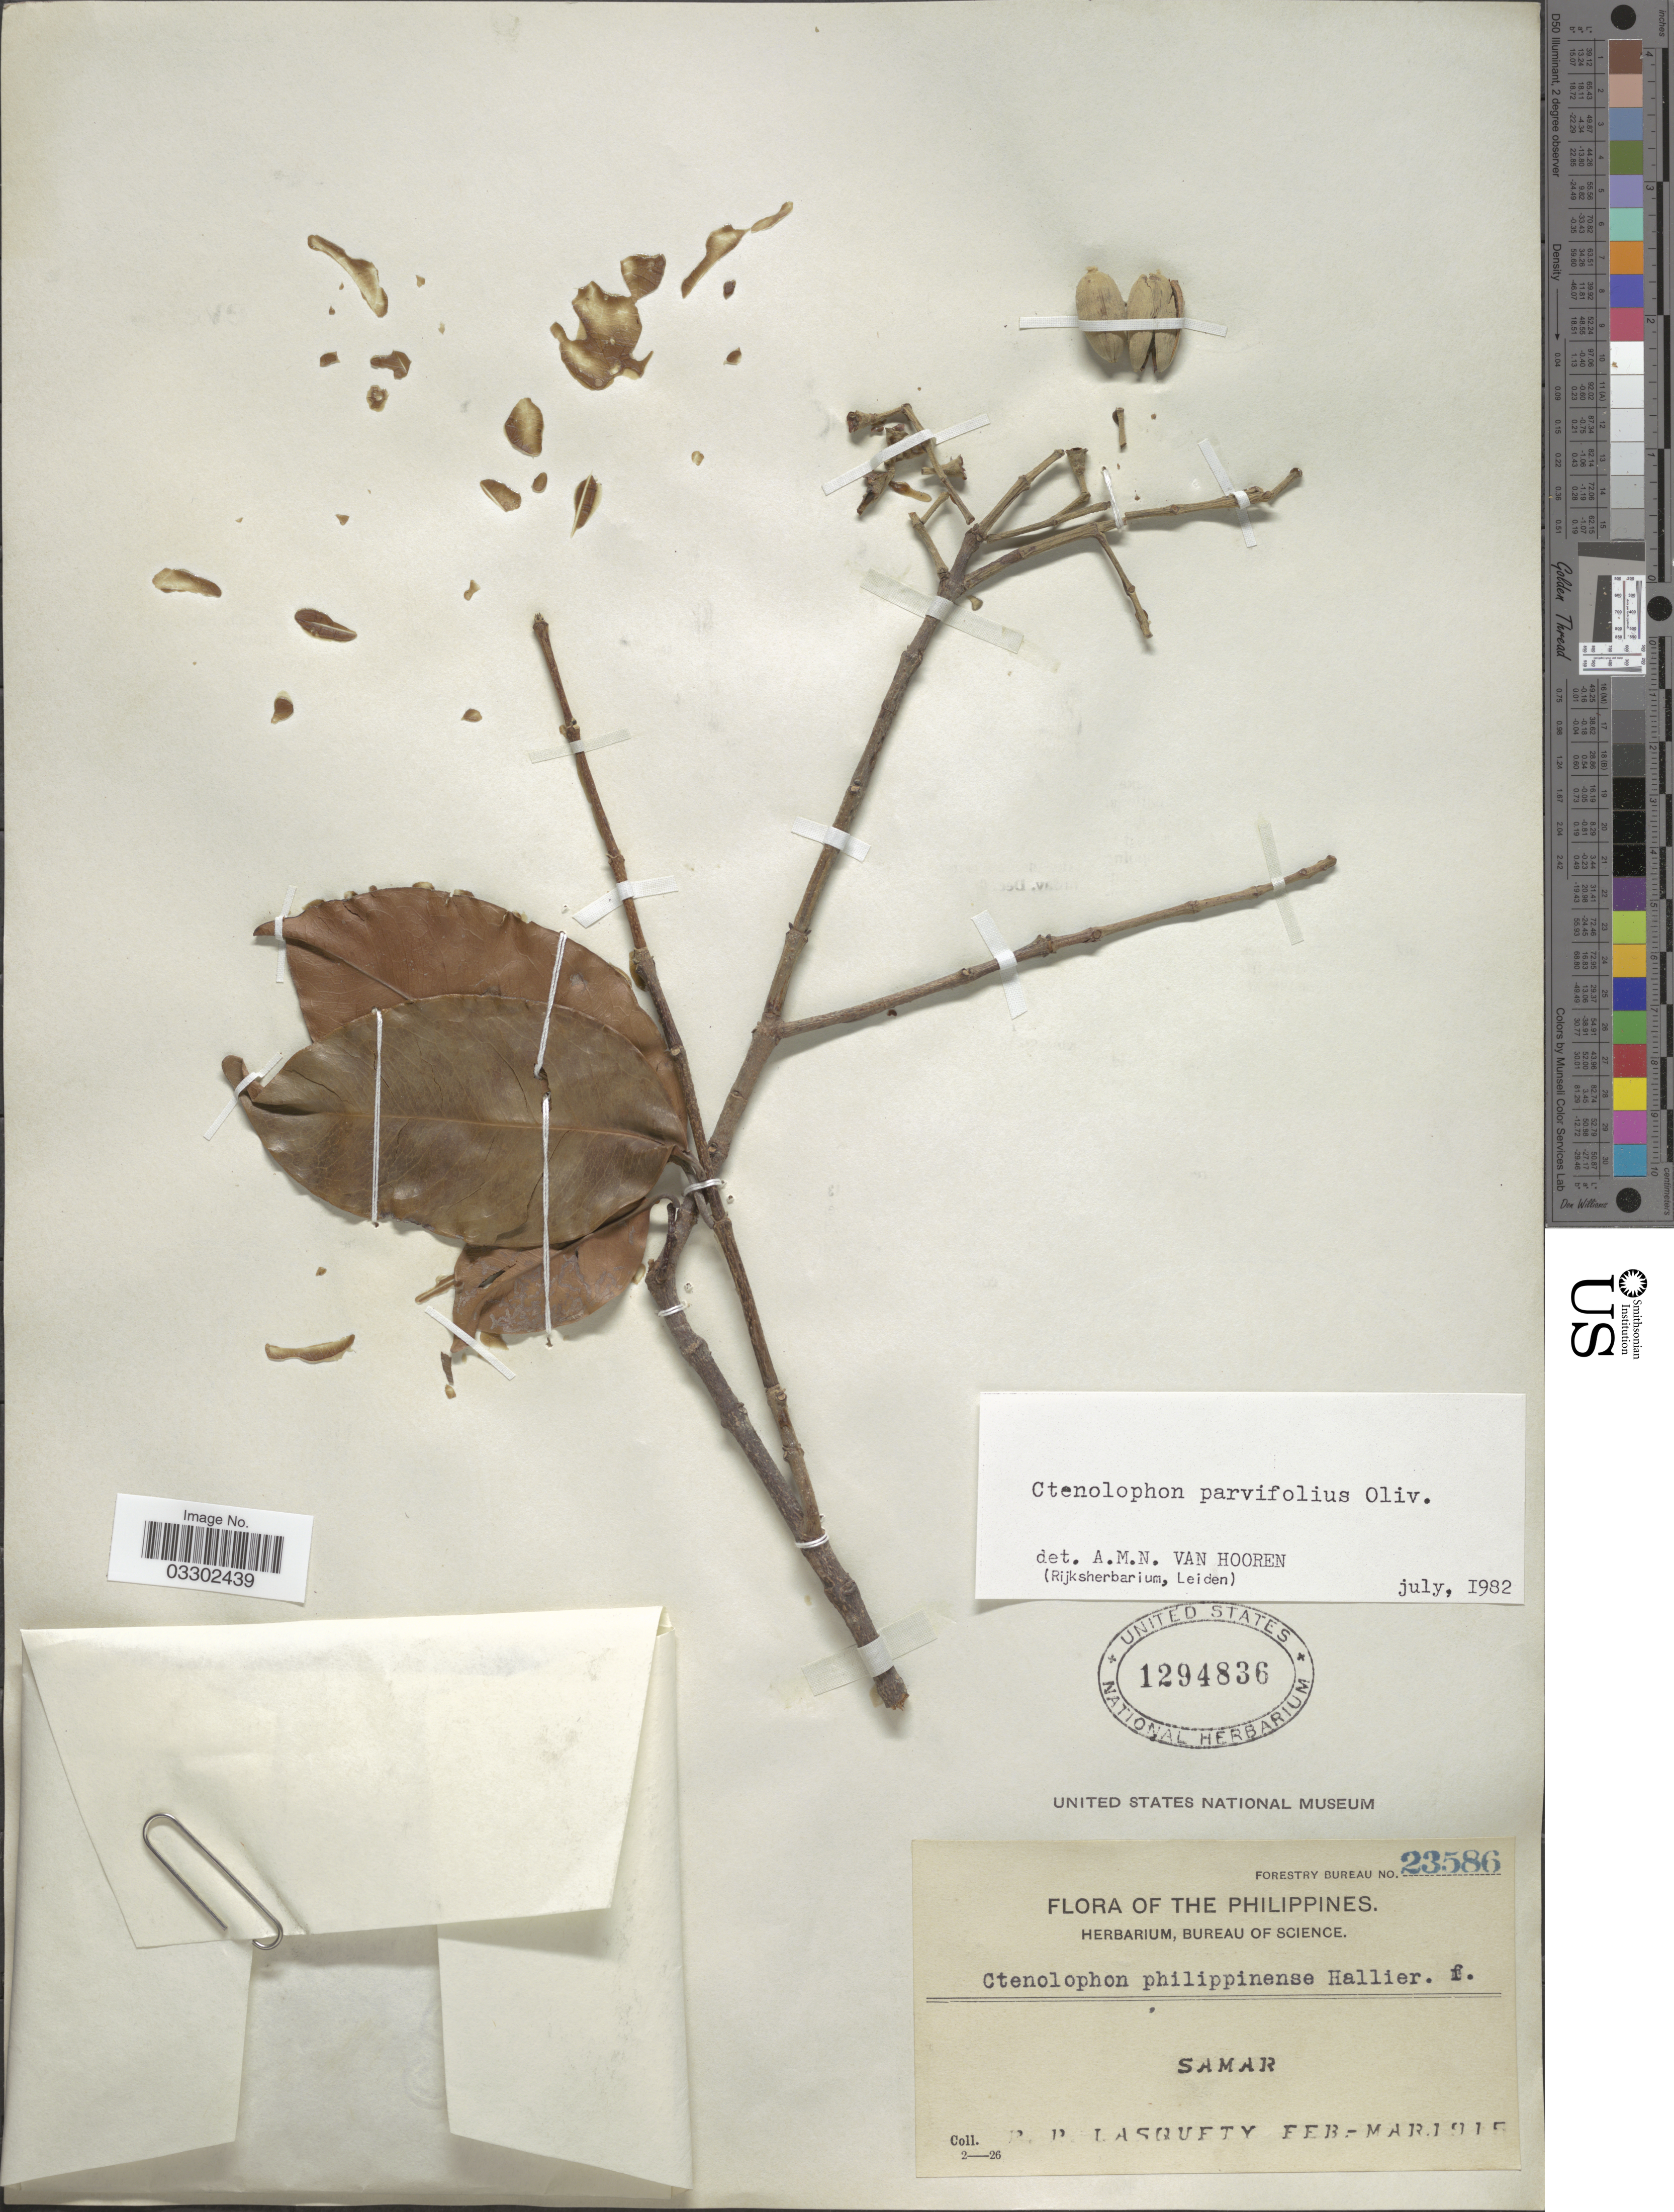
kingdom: Plantae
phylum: Tracheophyta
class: Magnoliopsida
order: Malpighiales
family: Ctenolophonaceae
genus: Ctenolophon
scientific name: Ctenolophon parvifolius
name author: Oliv.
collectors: P. Lasquety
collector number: Forestry Bureau 23586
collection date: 1915-02/1915-03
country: Philippines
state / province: Eastern Visayas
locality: Samar.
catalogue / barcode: US 1294836